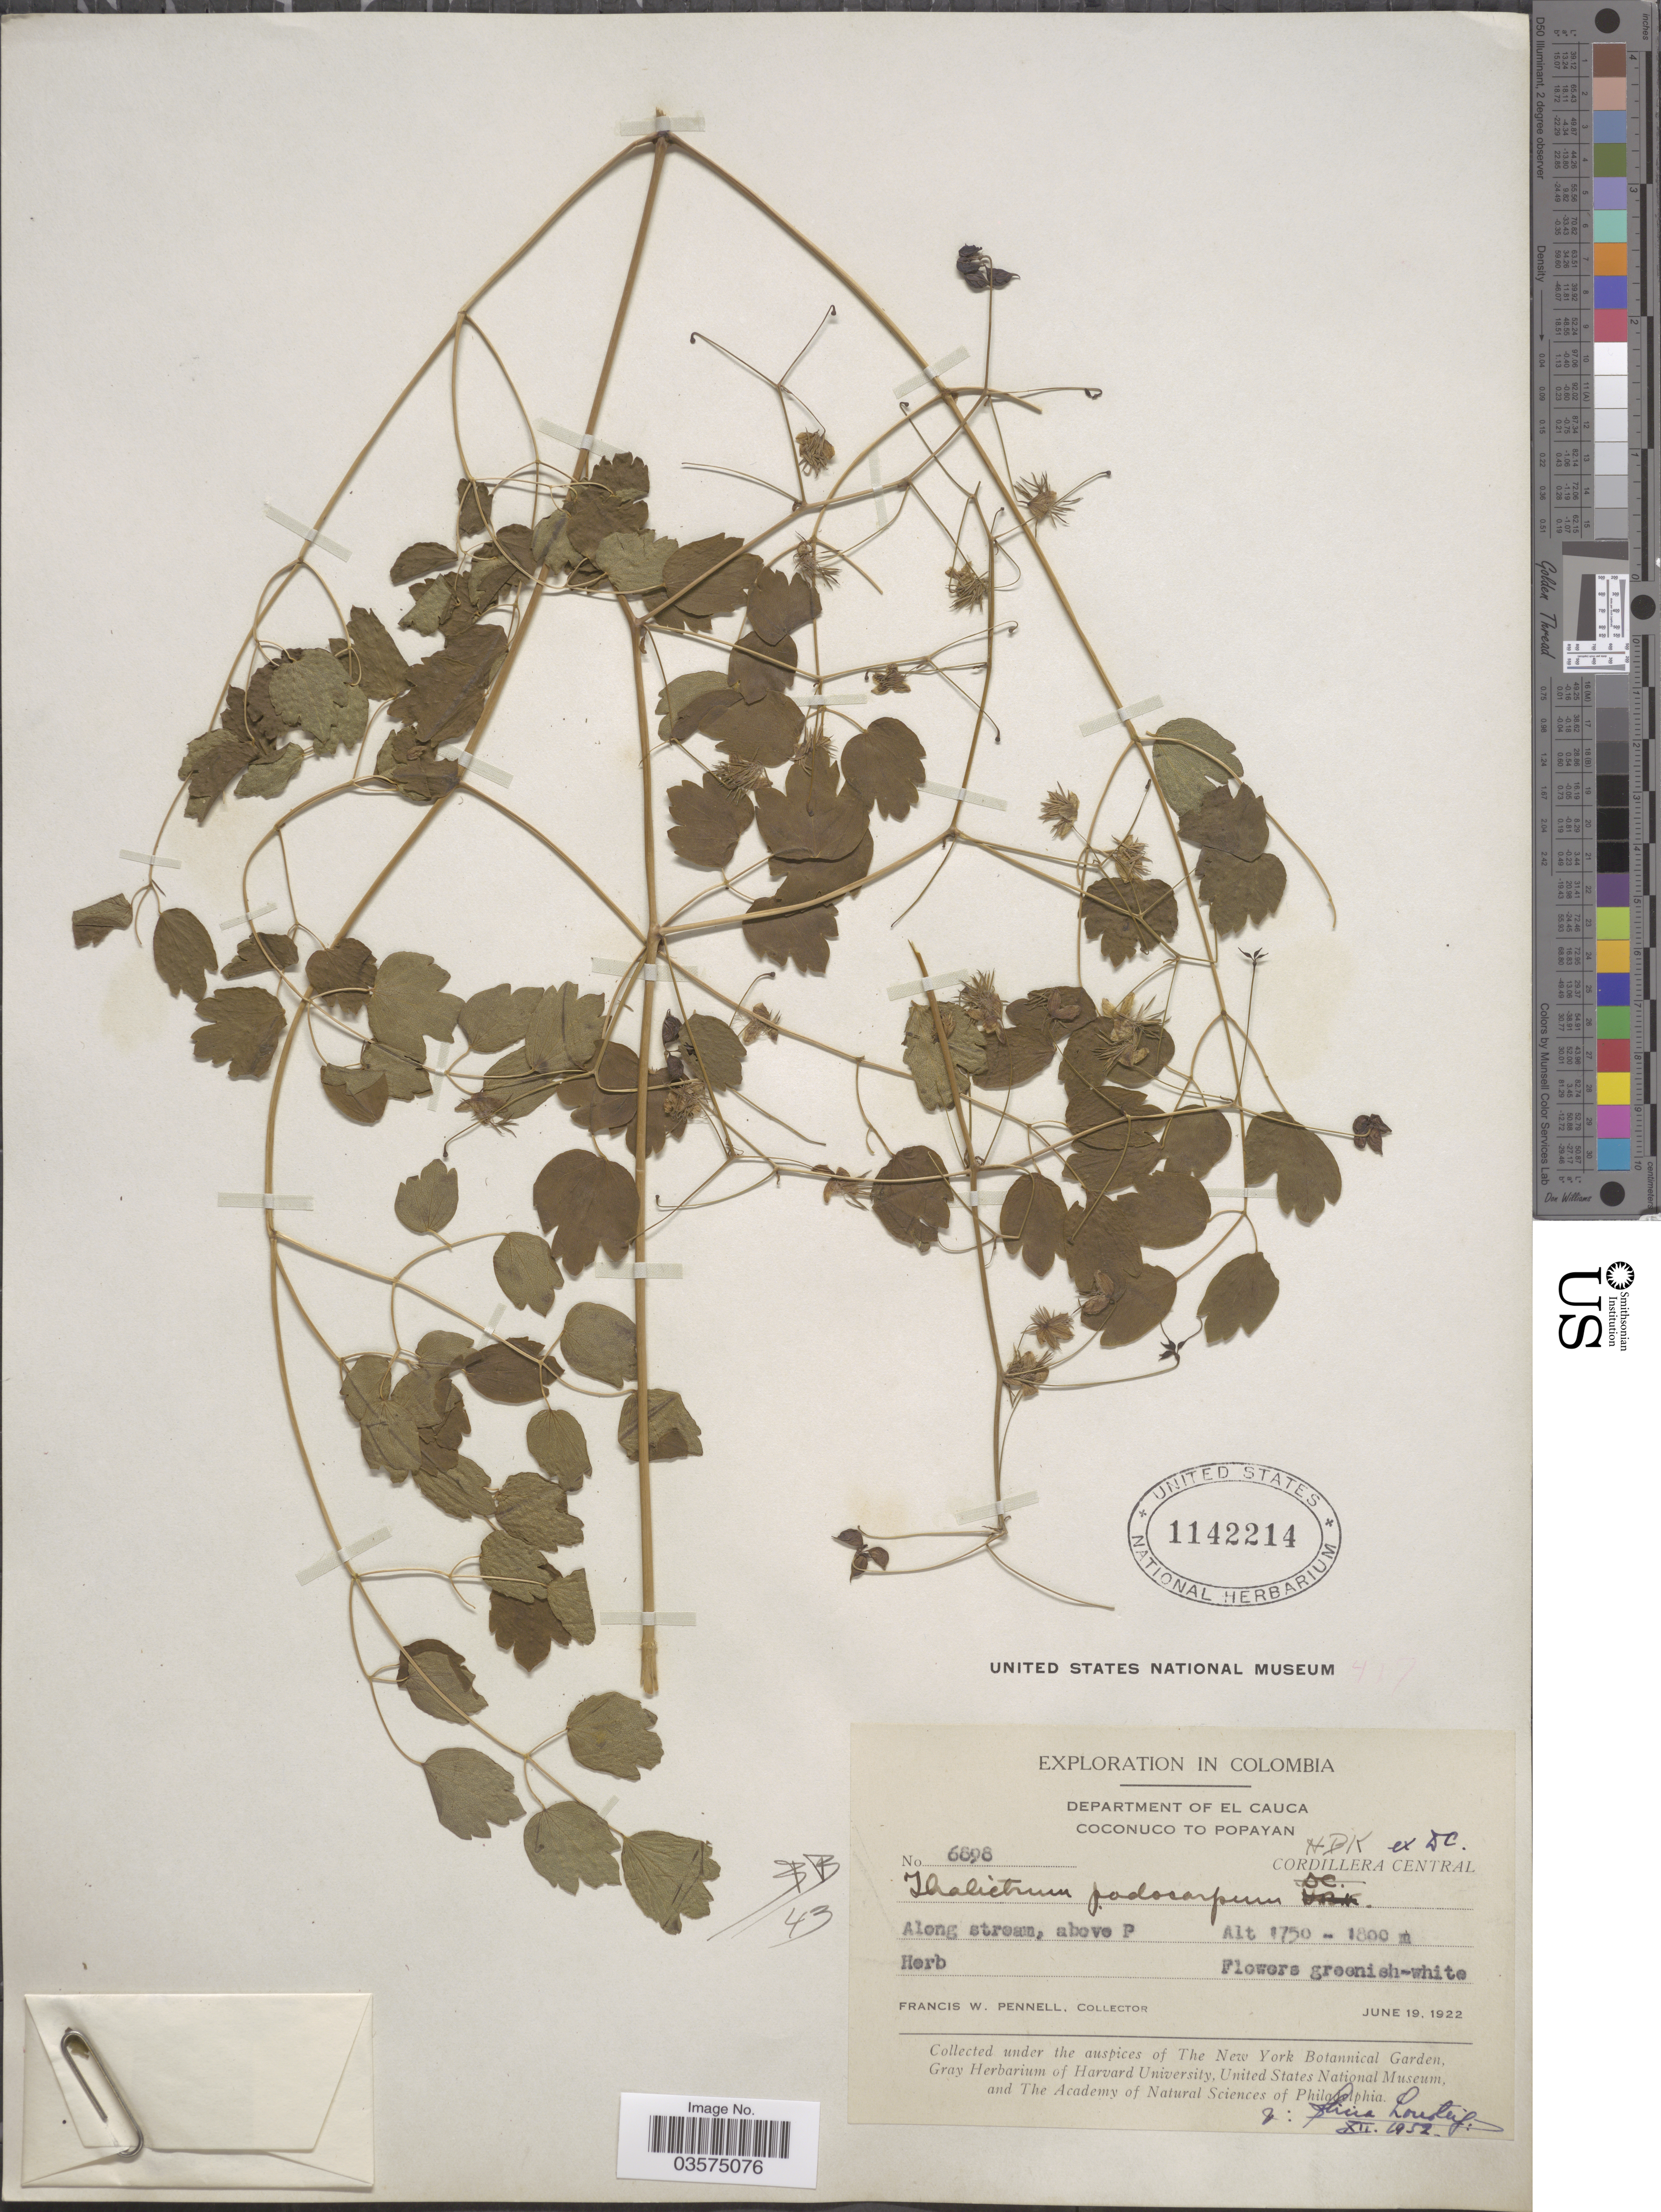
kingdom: Plantae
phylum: Tracheophyta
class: Magnoliopsida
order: Ranunculales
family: Ranunculaceae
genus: Thalictrum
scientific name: Thalictrum podocarpum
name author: Kunth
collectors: F. W. Pennell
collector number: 6898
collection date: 1922-06-19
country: Colombia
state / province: Cauca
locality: Department of El Cauca. Coconuco to Popayan. Cordillera Central.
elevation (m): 1750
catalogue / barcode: US 1142214